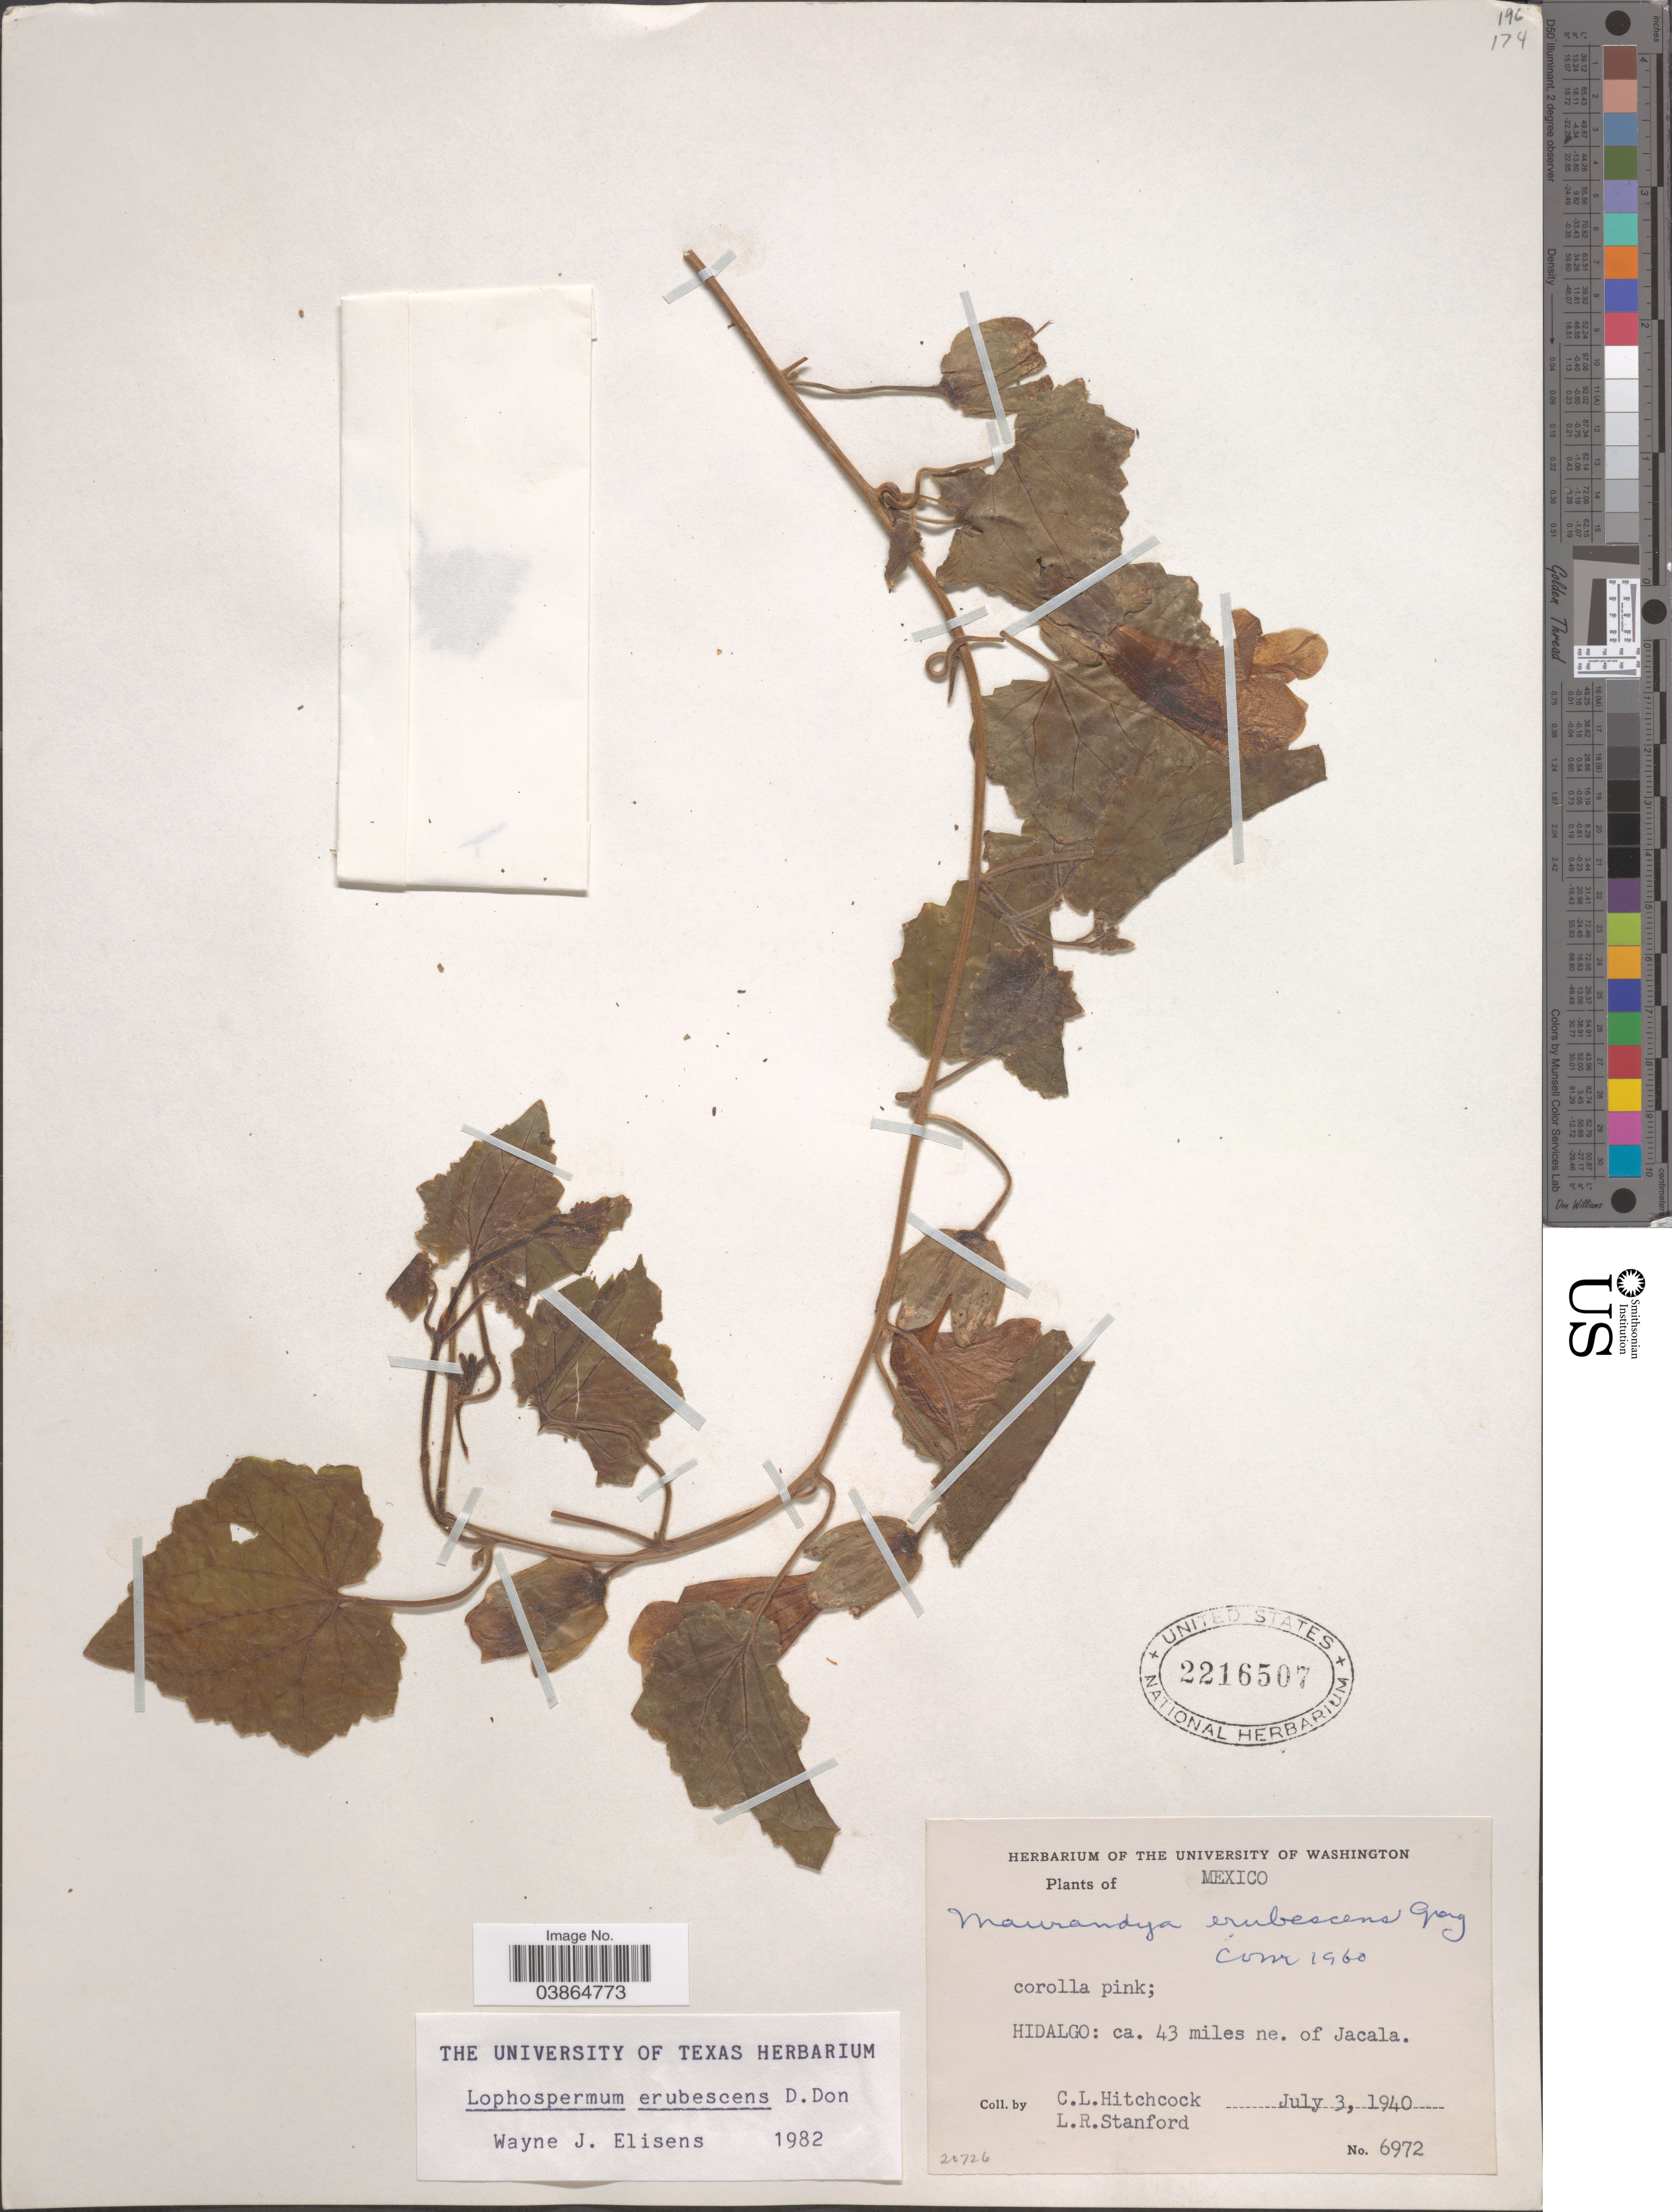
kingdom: Plantae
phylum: Tracheophyta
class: Magnoliopsida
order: Lamiales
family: Plantaginaceae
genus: Maurandya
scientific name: Maurandya erubescens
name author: (D. Don) A. Gray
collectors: C. L. Hitchcock & L. R. Stanford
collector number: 6972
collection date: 1940-07-03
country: Mexico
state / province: Hidalgo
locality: Ca. 43 miles ne. of Jacala.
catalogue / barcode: US 2216507